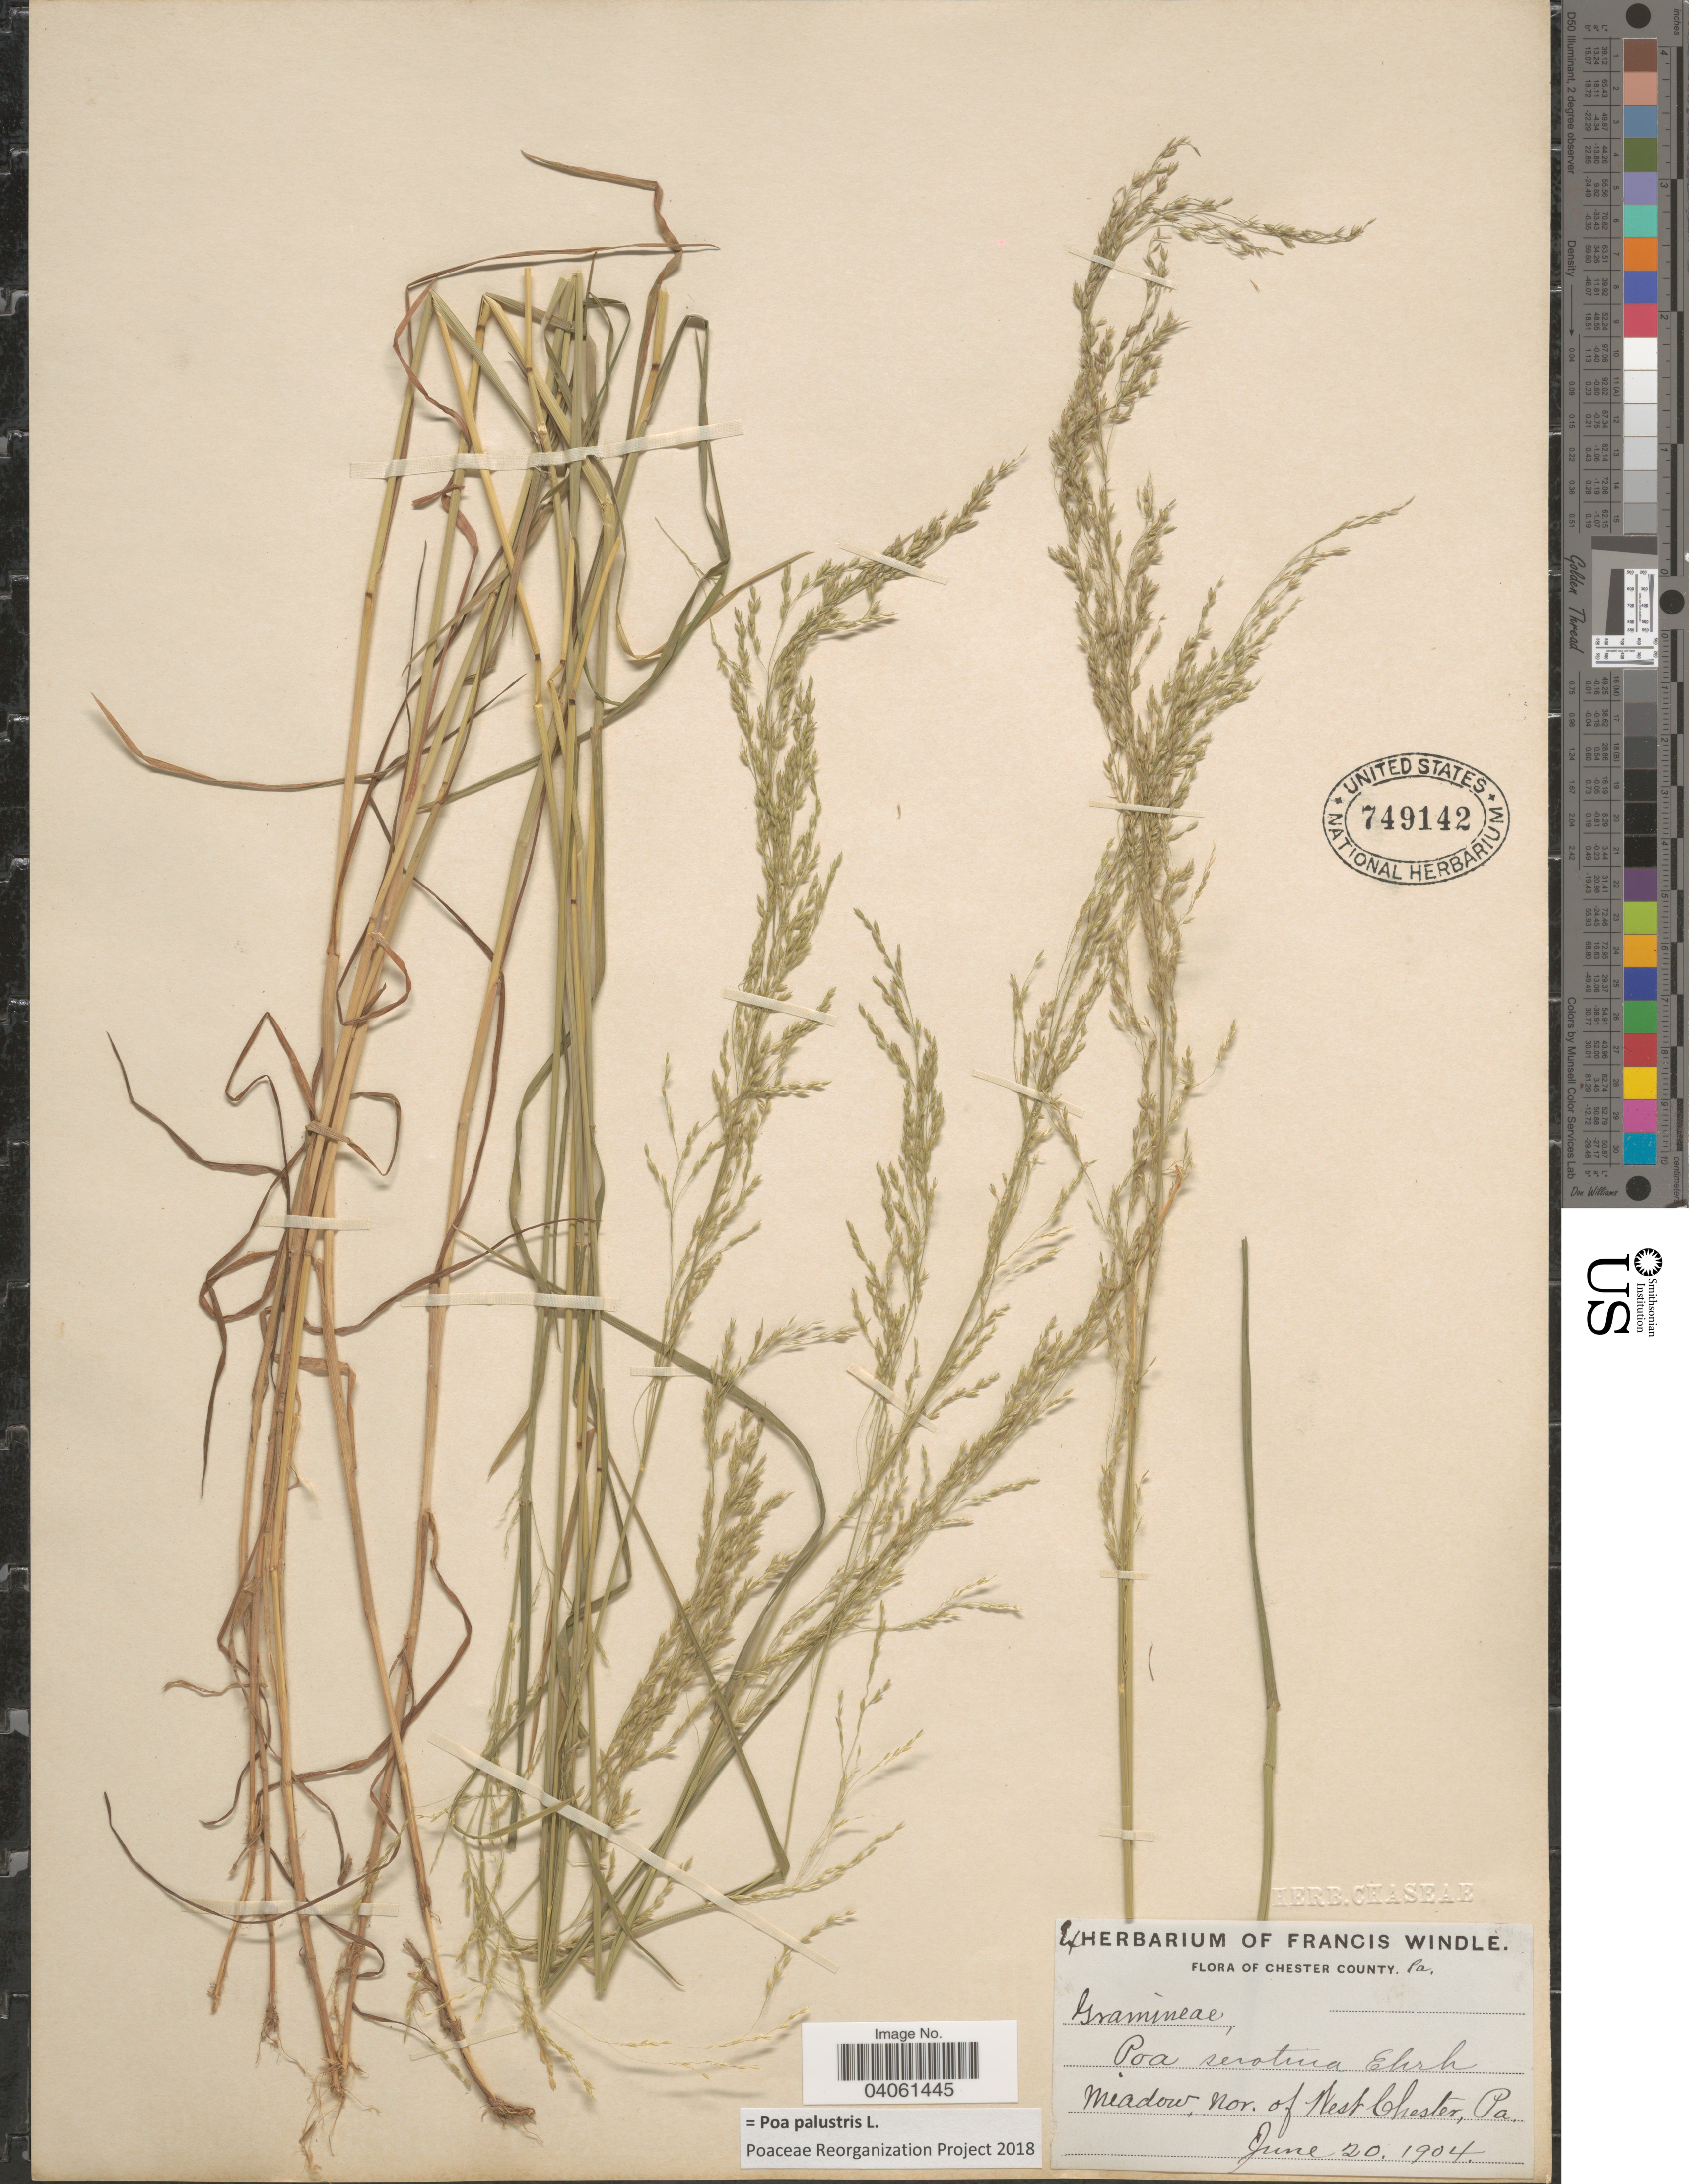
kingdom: Plantae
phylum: Tracheophyta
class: Liliopsida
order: Poales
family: Poaceae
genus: Poa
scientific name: Poa palustris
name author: L.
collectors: ex herb. F. Windle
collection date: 1904-06-20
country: United States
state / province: Pennsylvania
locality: Chester County. Nor. of West Chester.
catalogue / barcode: US 749142